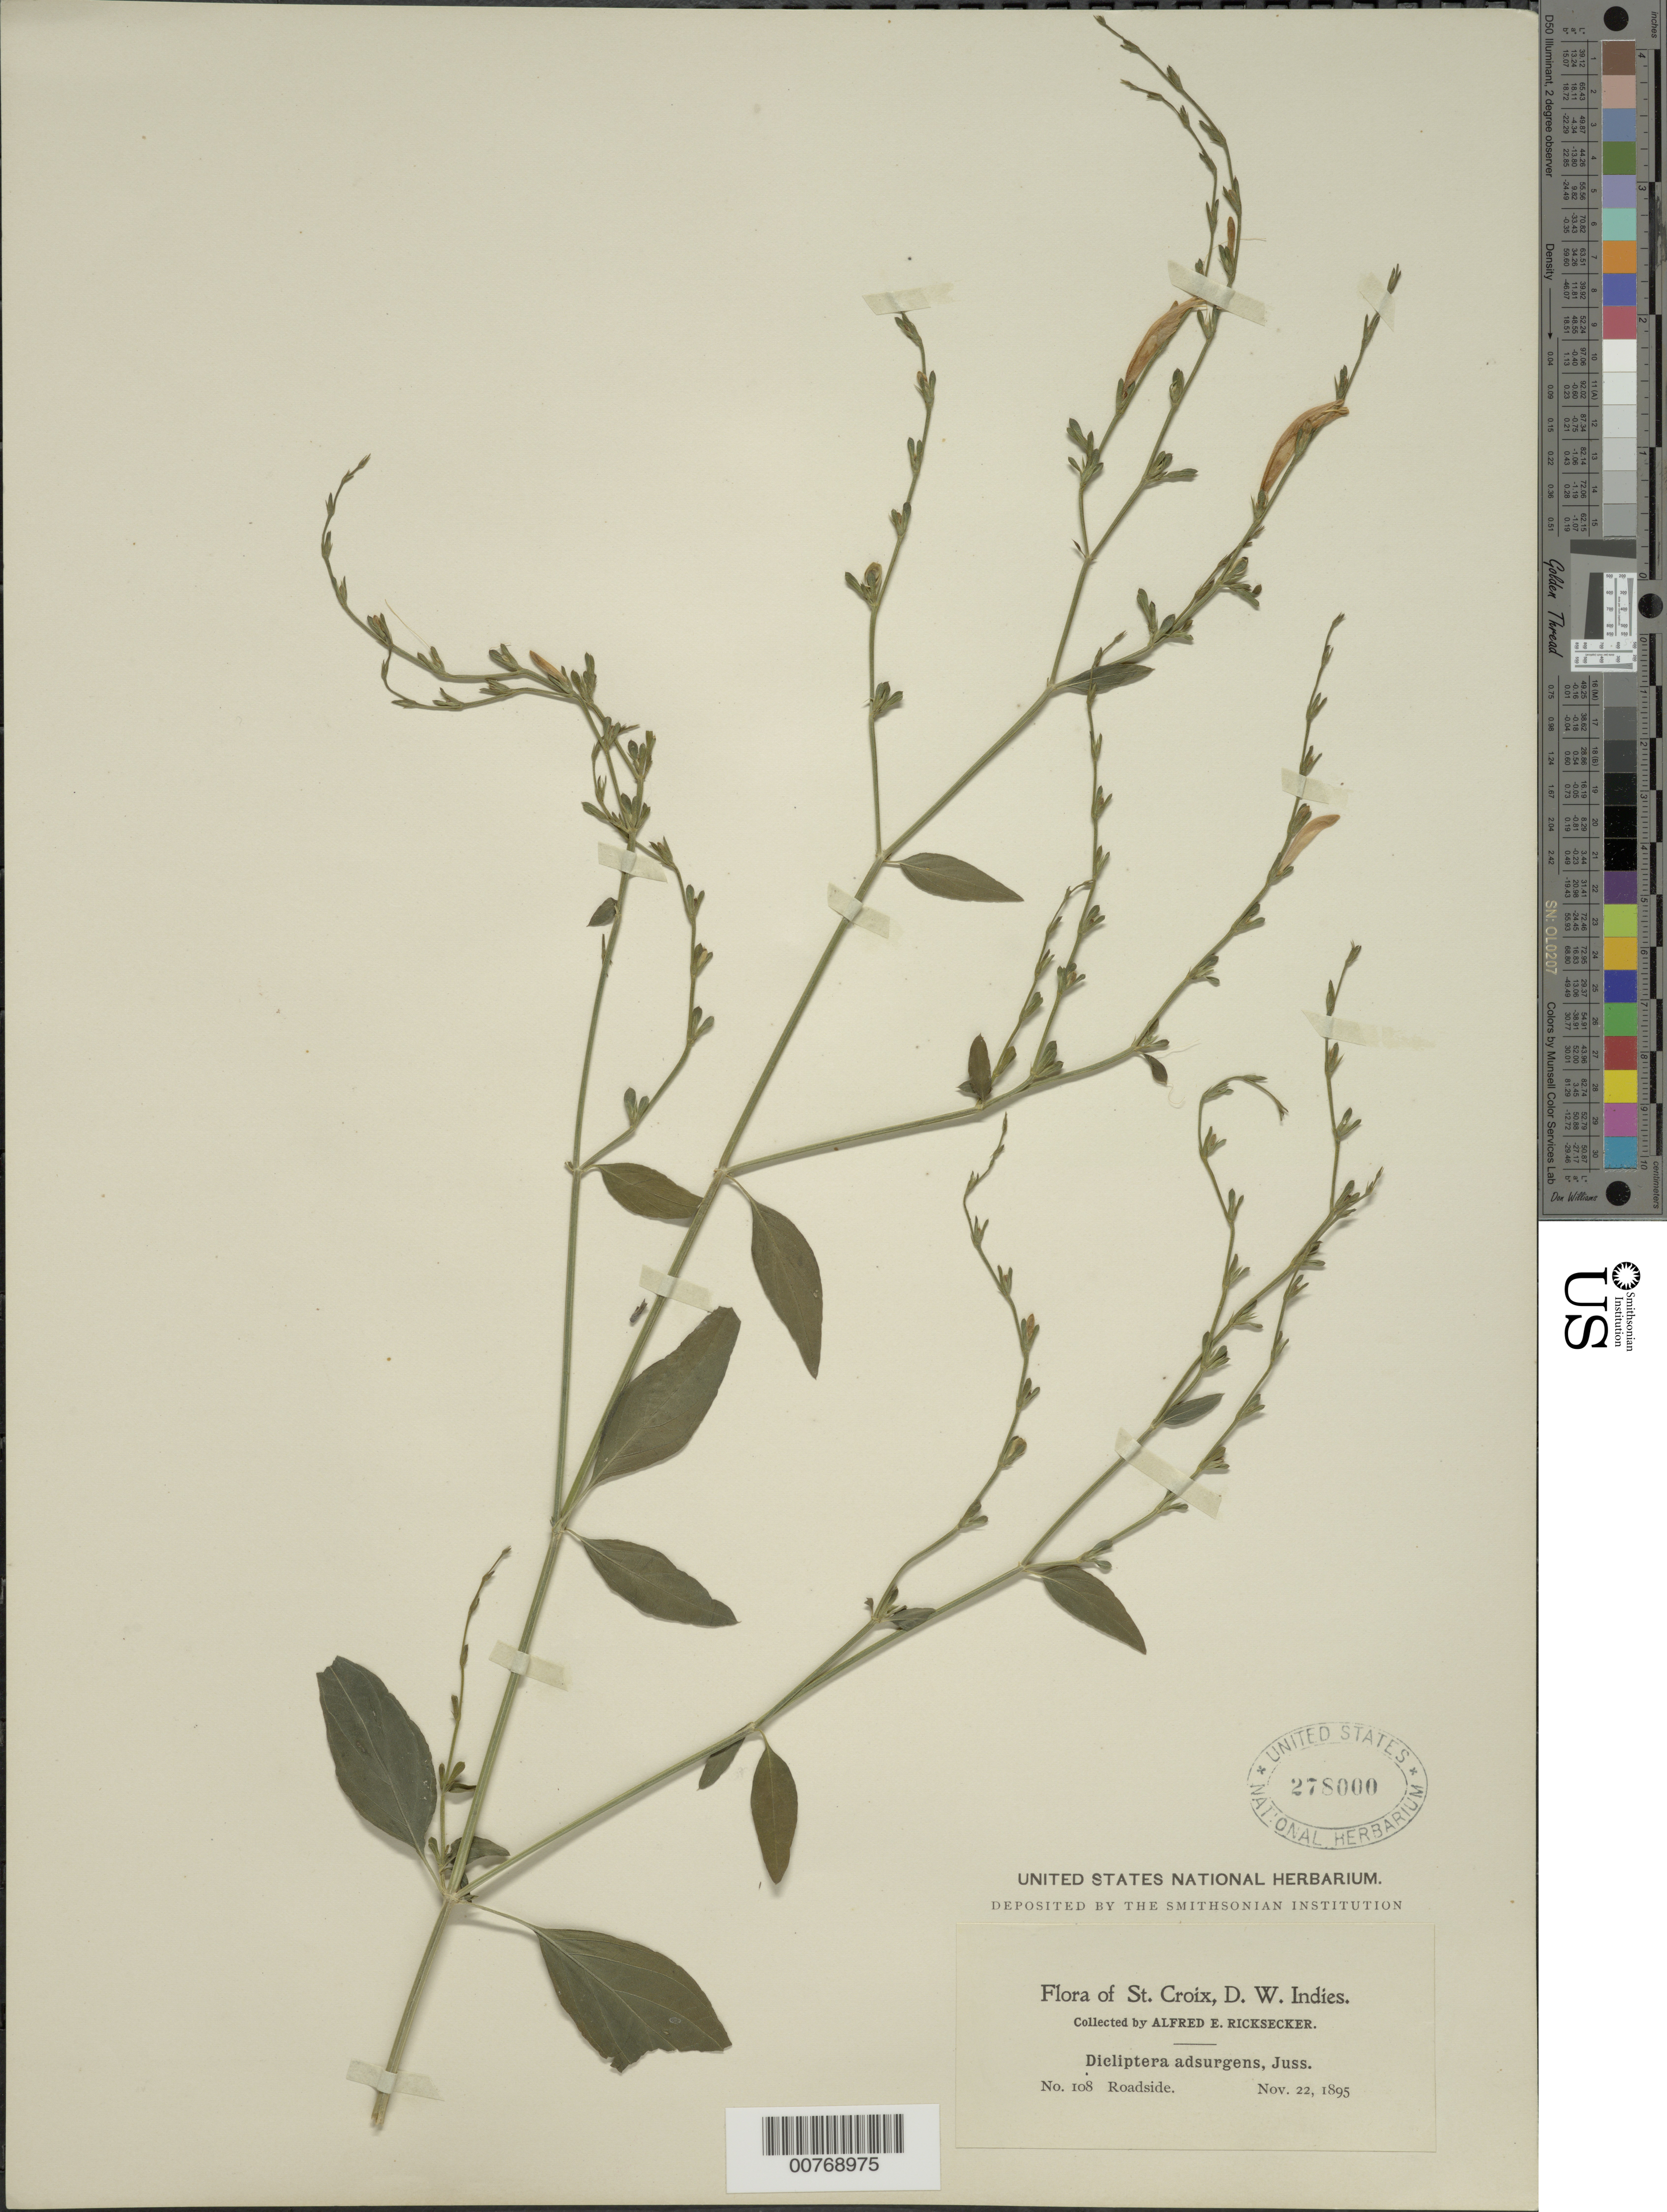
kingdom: Plantae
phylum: Tracheophyta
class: Magnoliopsida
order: Lamiales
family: Acanthaceae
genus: Dicliptera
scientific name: Dicliptera sexangularis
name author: (L.) Juss.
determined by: Acevedo-Rodríguez, P., (BOT), Smithsonian Institution - National Museum of Natural History (UNITED STATES)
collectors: A. E. Ricksecker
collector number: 108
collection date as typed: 22 Nov 1895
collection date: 1895-11-22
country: U.S. Virgin Islands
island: St. Croix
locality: Roadside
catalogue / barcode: US 278000